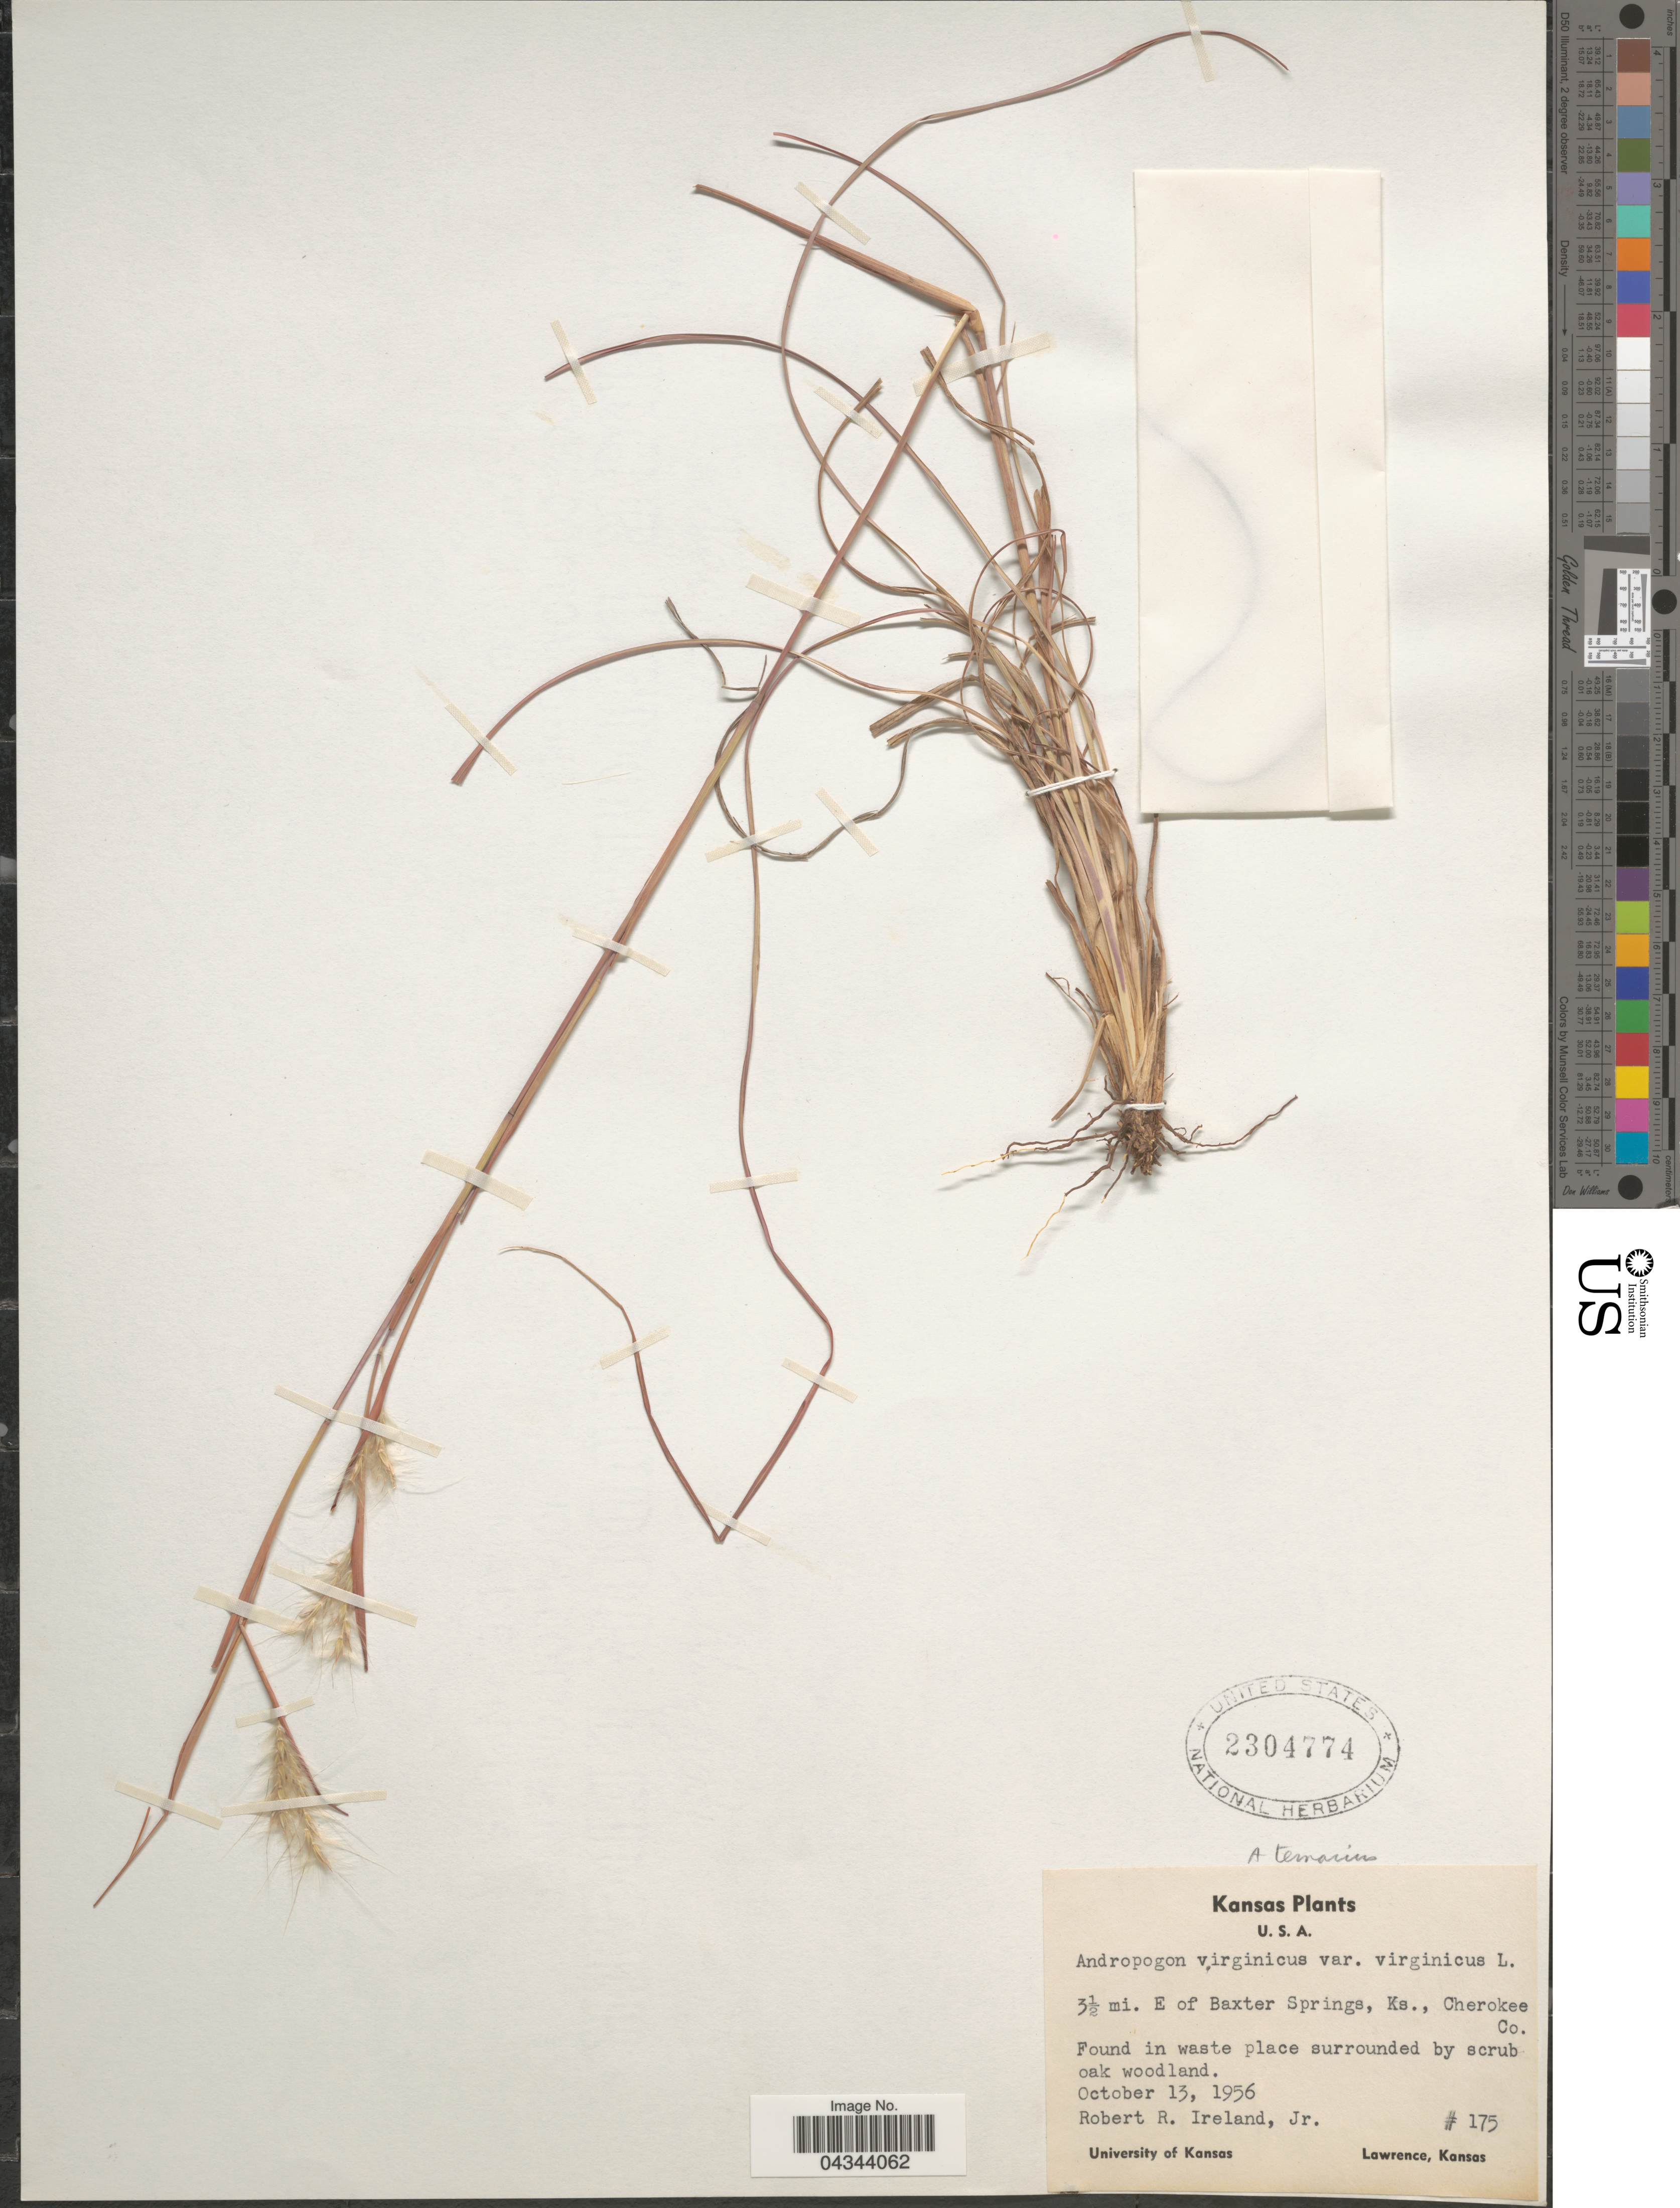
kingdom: Plantae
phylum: Tracheophyta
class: Liliopsida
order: Poales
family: Poaceae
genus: Andropogon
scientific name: Andropogon ternarius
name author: Michx.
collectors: R. Ireland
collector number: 175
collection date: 1956-10-13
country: United States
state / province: Kansas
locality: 3½ mi. E of Baxter Springs, Cherokee Co.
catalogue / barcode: US 2304774